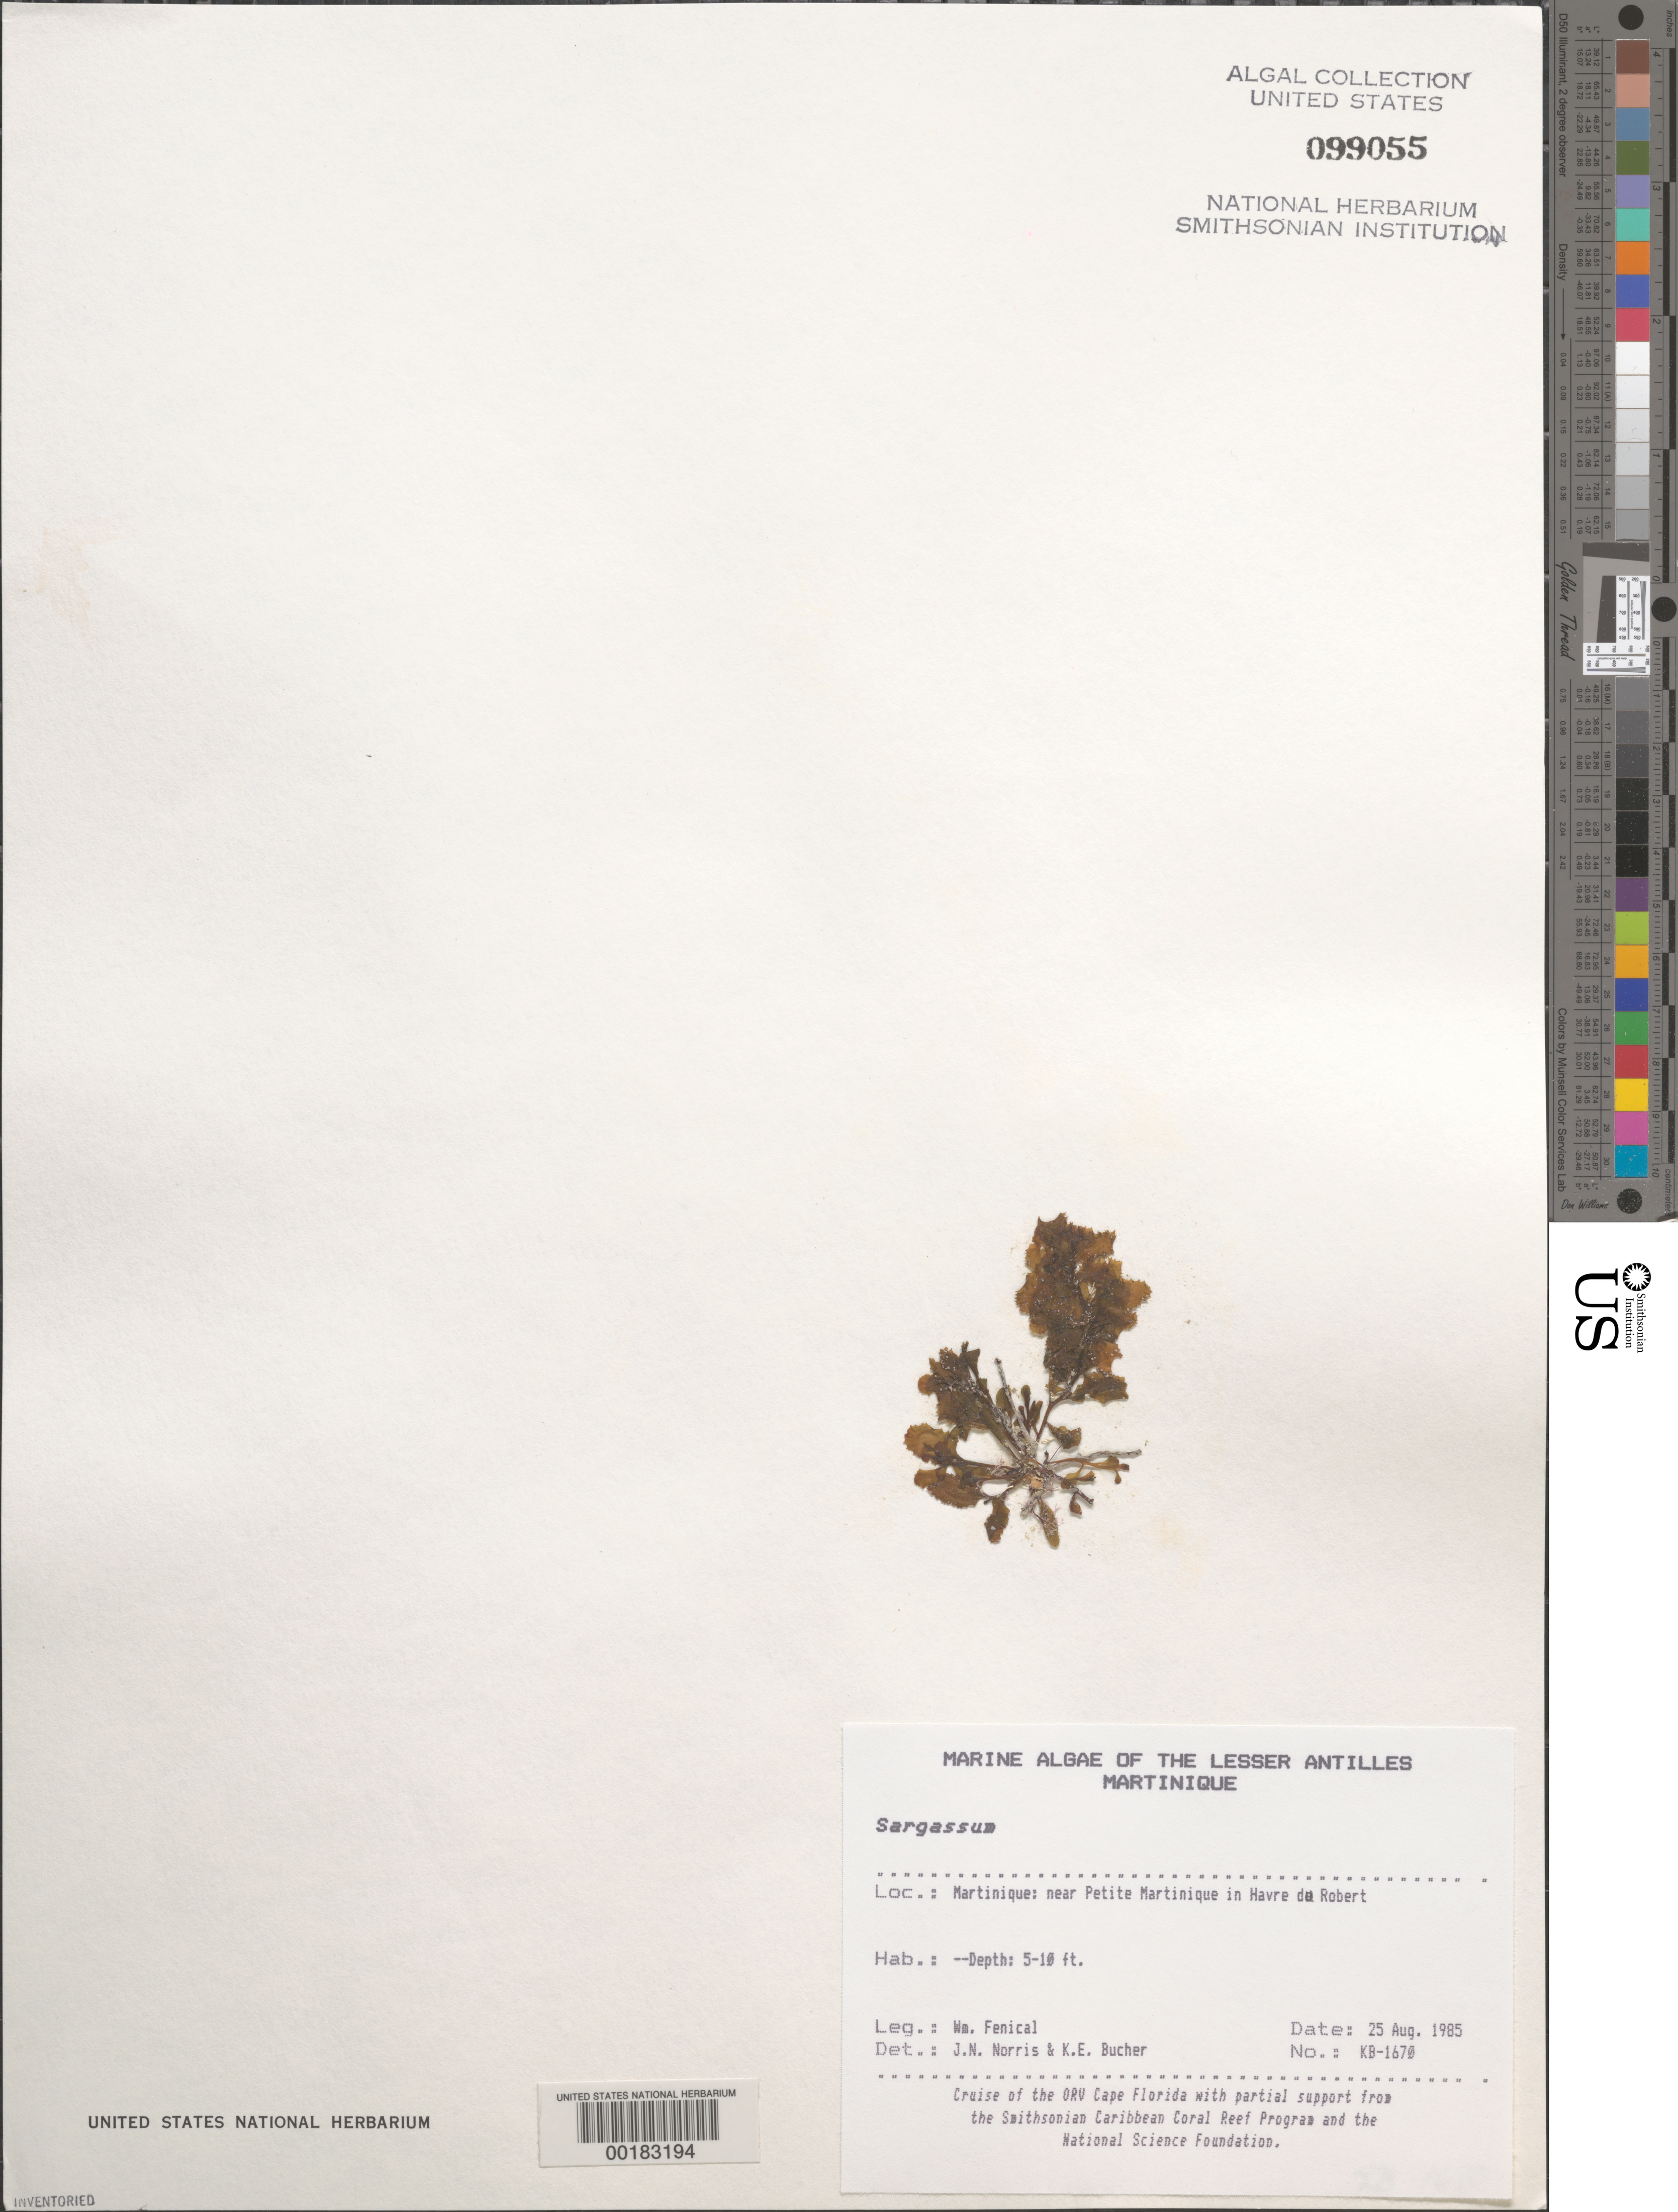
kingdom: Chromista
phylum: Ochrophyta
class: Phaeophyceae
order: Fucales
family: Sargassaceae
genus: Sargassum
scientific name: Sargassum sp.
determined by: Norris, J. N.; Bucher, K. E.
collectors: W. Fenical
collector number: Kb-1670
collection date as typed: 25 Aug 1985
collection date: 1985-08-25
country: Martinique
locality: Near Petite Martinique, Havre du Robert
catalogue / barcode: US 99055